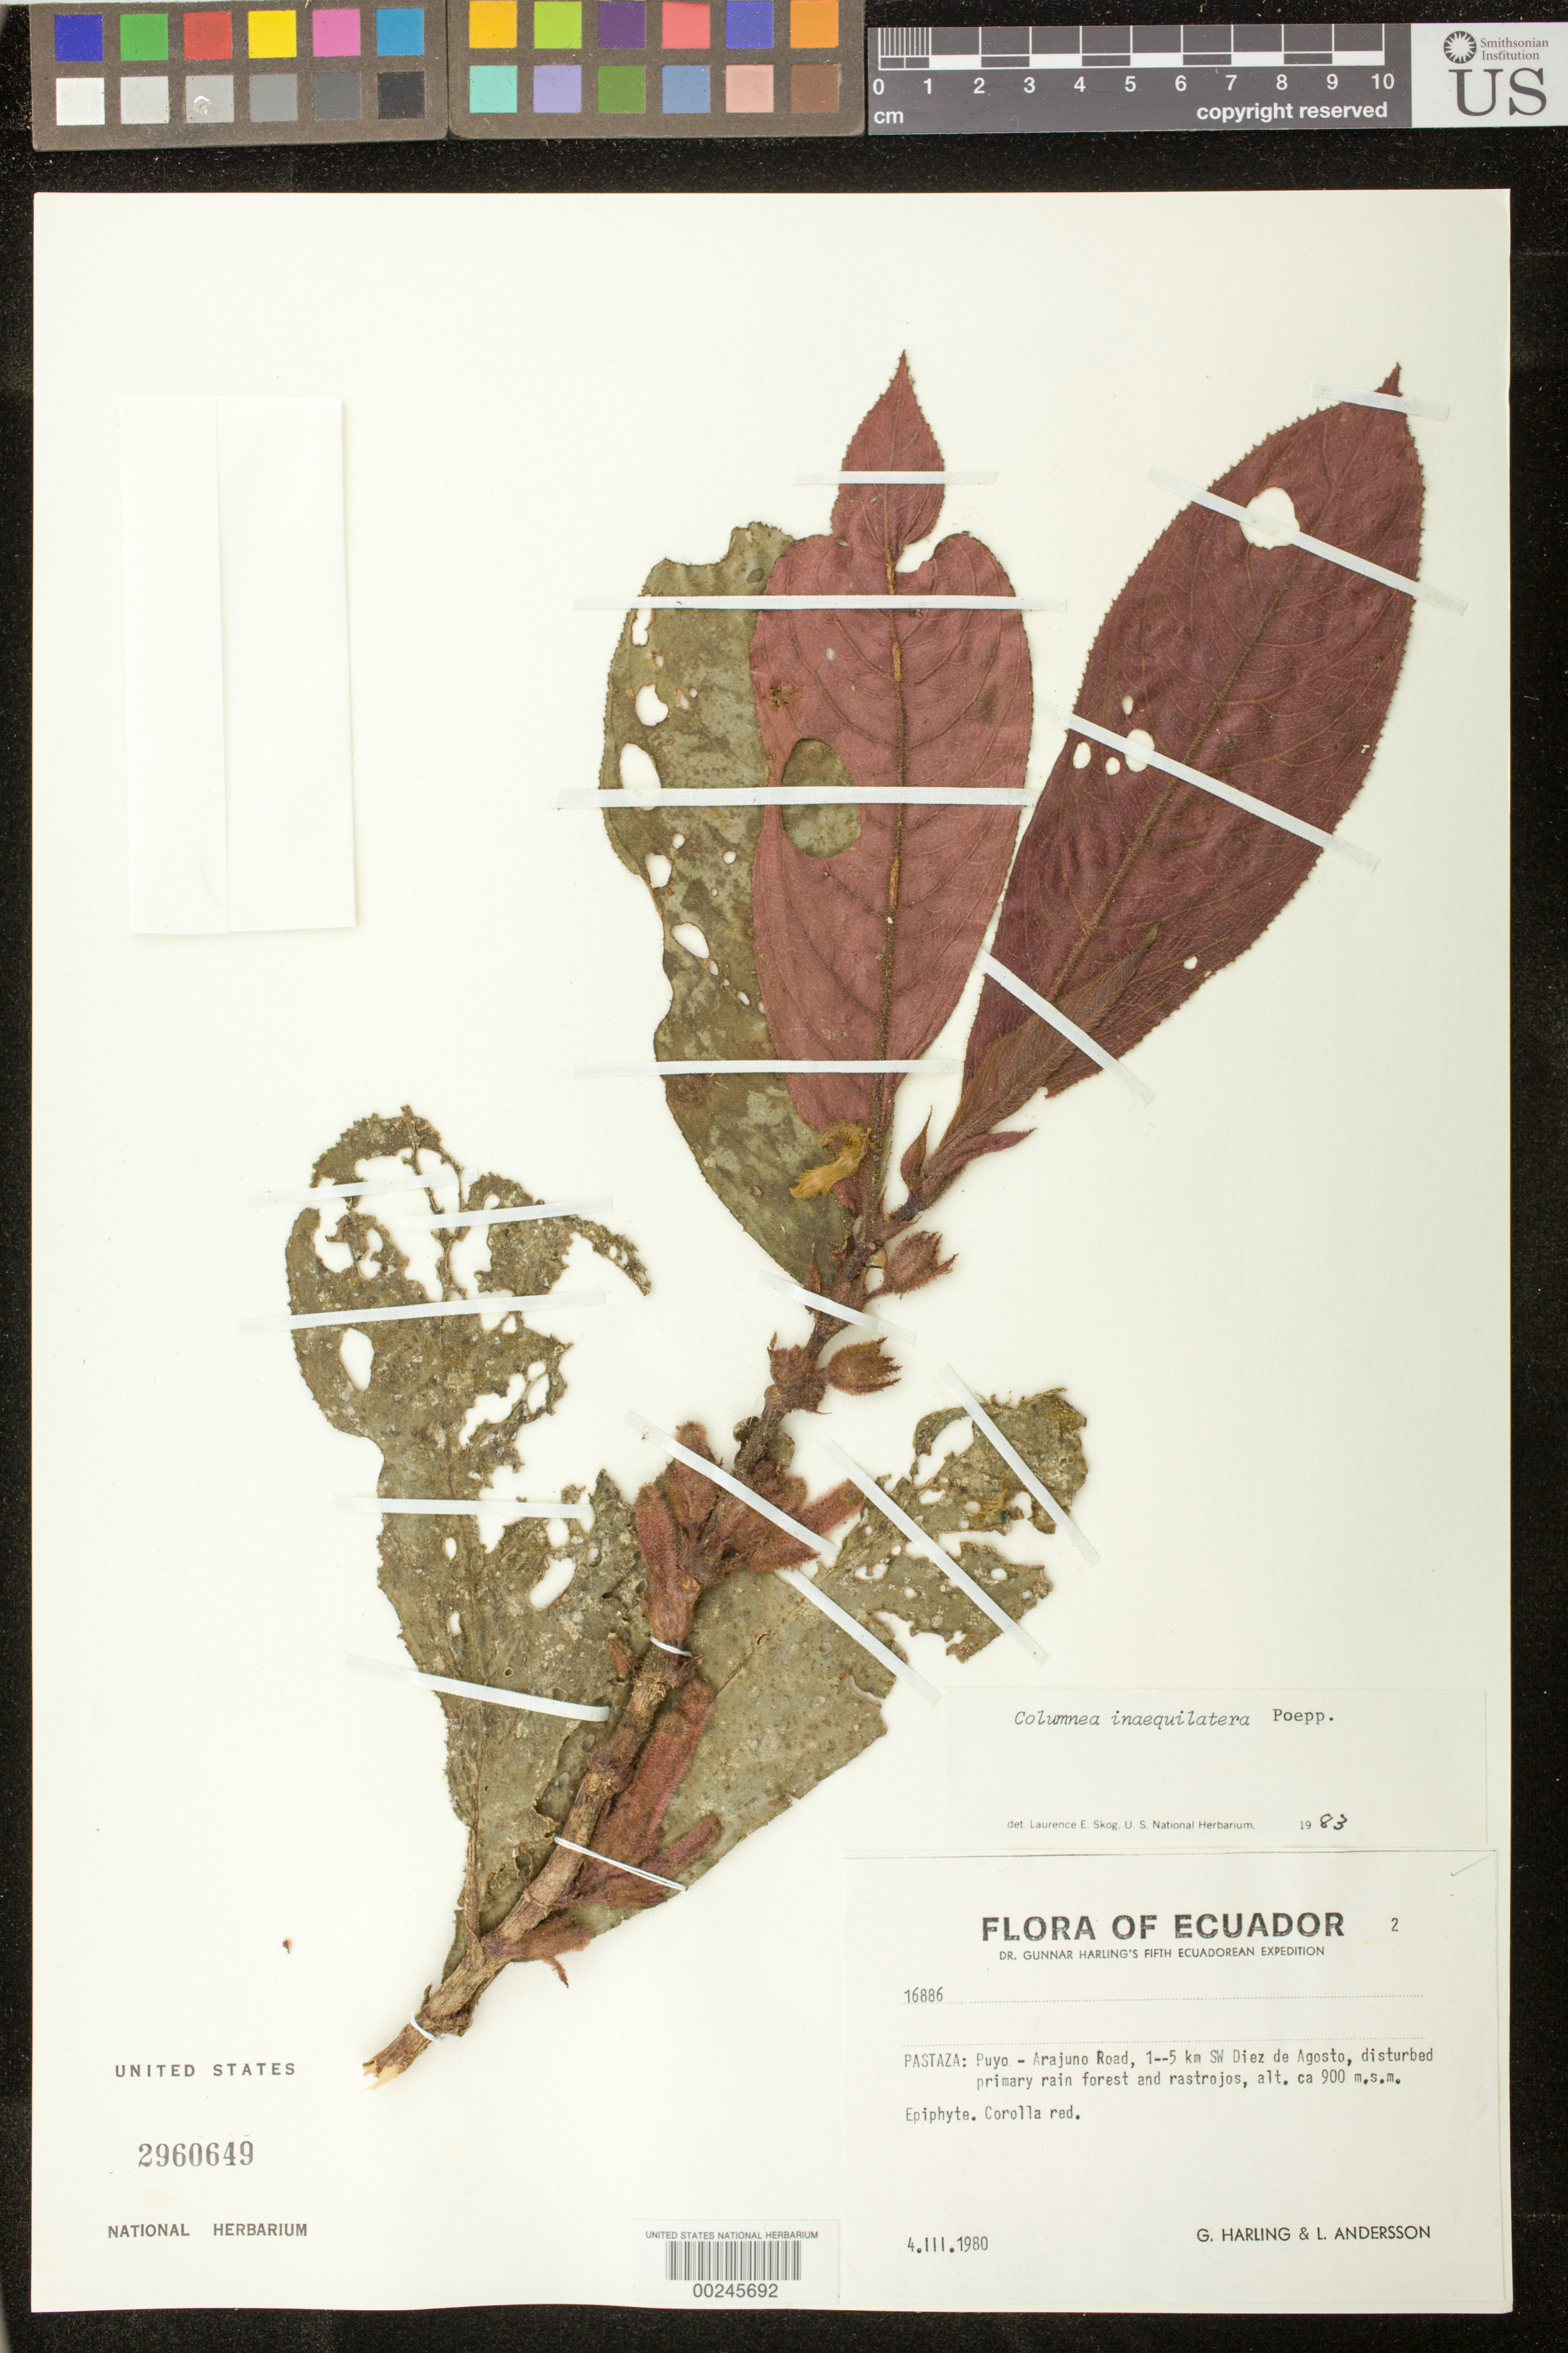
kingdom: Plantae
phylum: Tracheophyta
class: Magnoliopsida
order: Lamiales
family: Gesneriaceae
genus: Columnea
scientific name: Columnea inaequilatera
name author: Poepp.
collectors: G. Harling & L. Andersson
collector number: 16886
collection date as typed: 04 Mar 1980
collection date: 1980-03-04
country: Ecuador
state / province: Pastaza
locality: Puyo-Arajuno road, 1--5 km SW Diez de Agosto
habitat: Disturbed primary rain forest and rastrojos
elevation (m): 900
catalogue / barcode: US 2960649